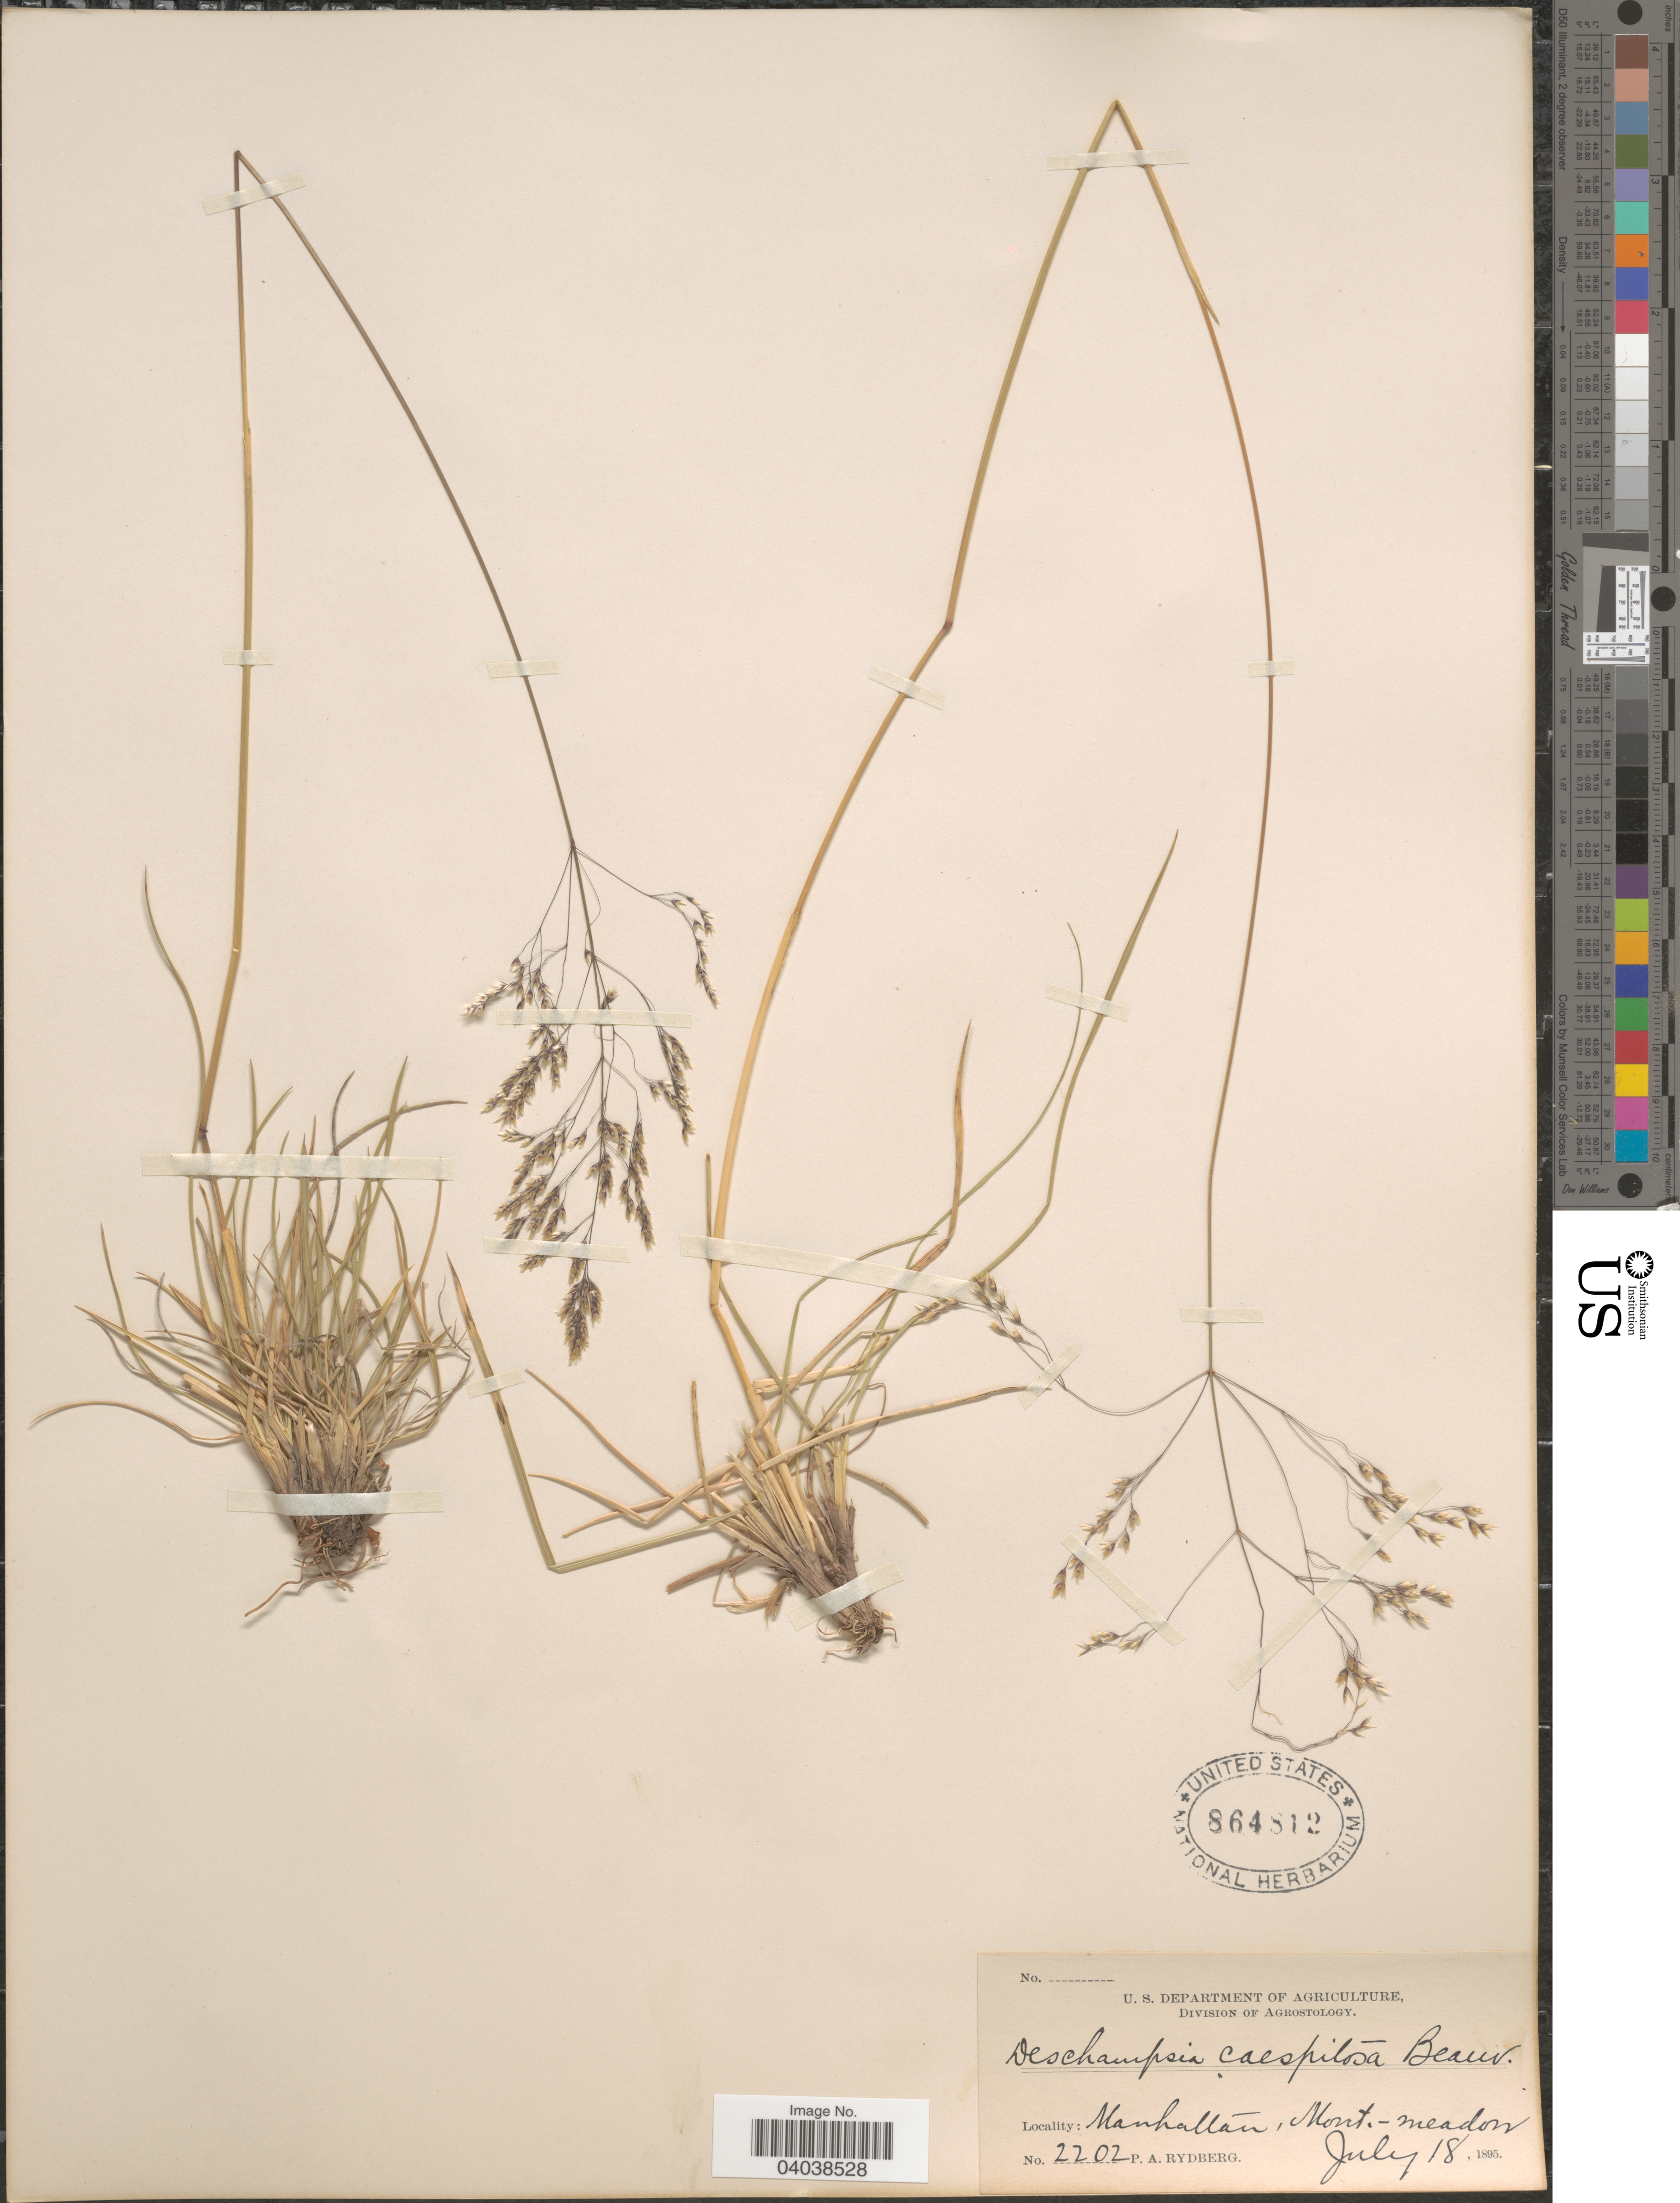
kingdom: Plantae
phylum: Tracheophyta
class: Liliopsida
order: Poales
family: Poaceae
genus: Deschampsia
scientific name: Deschampsia cespitosa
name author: (L.) P. Beauv.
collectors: P. A. Rydberg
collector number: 2202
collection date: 1895-07-18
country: United States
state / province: Montana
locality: Manhattan.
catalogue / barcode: US 864812